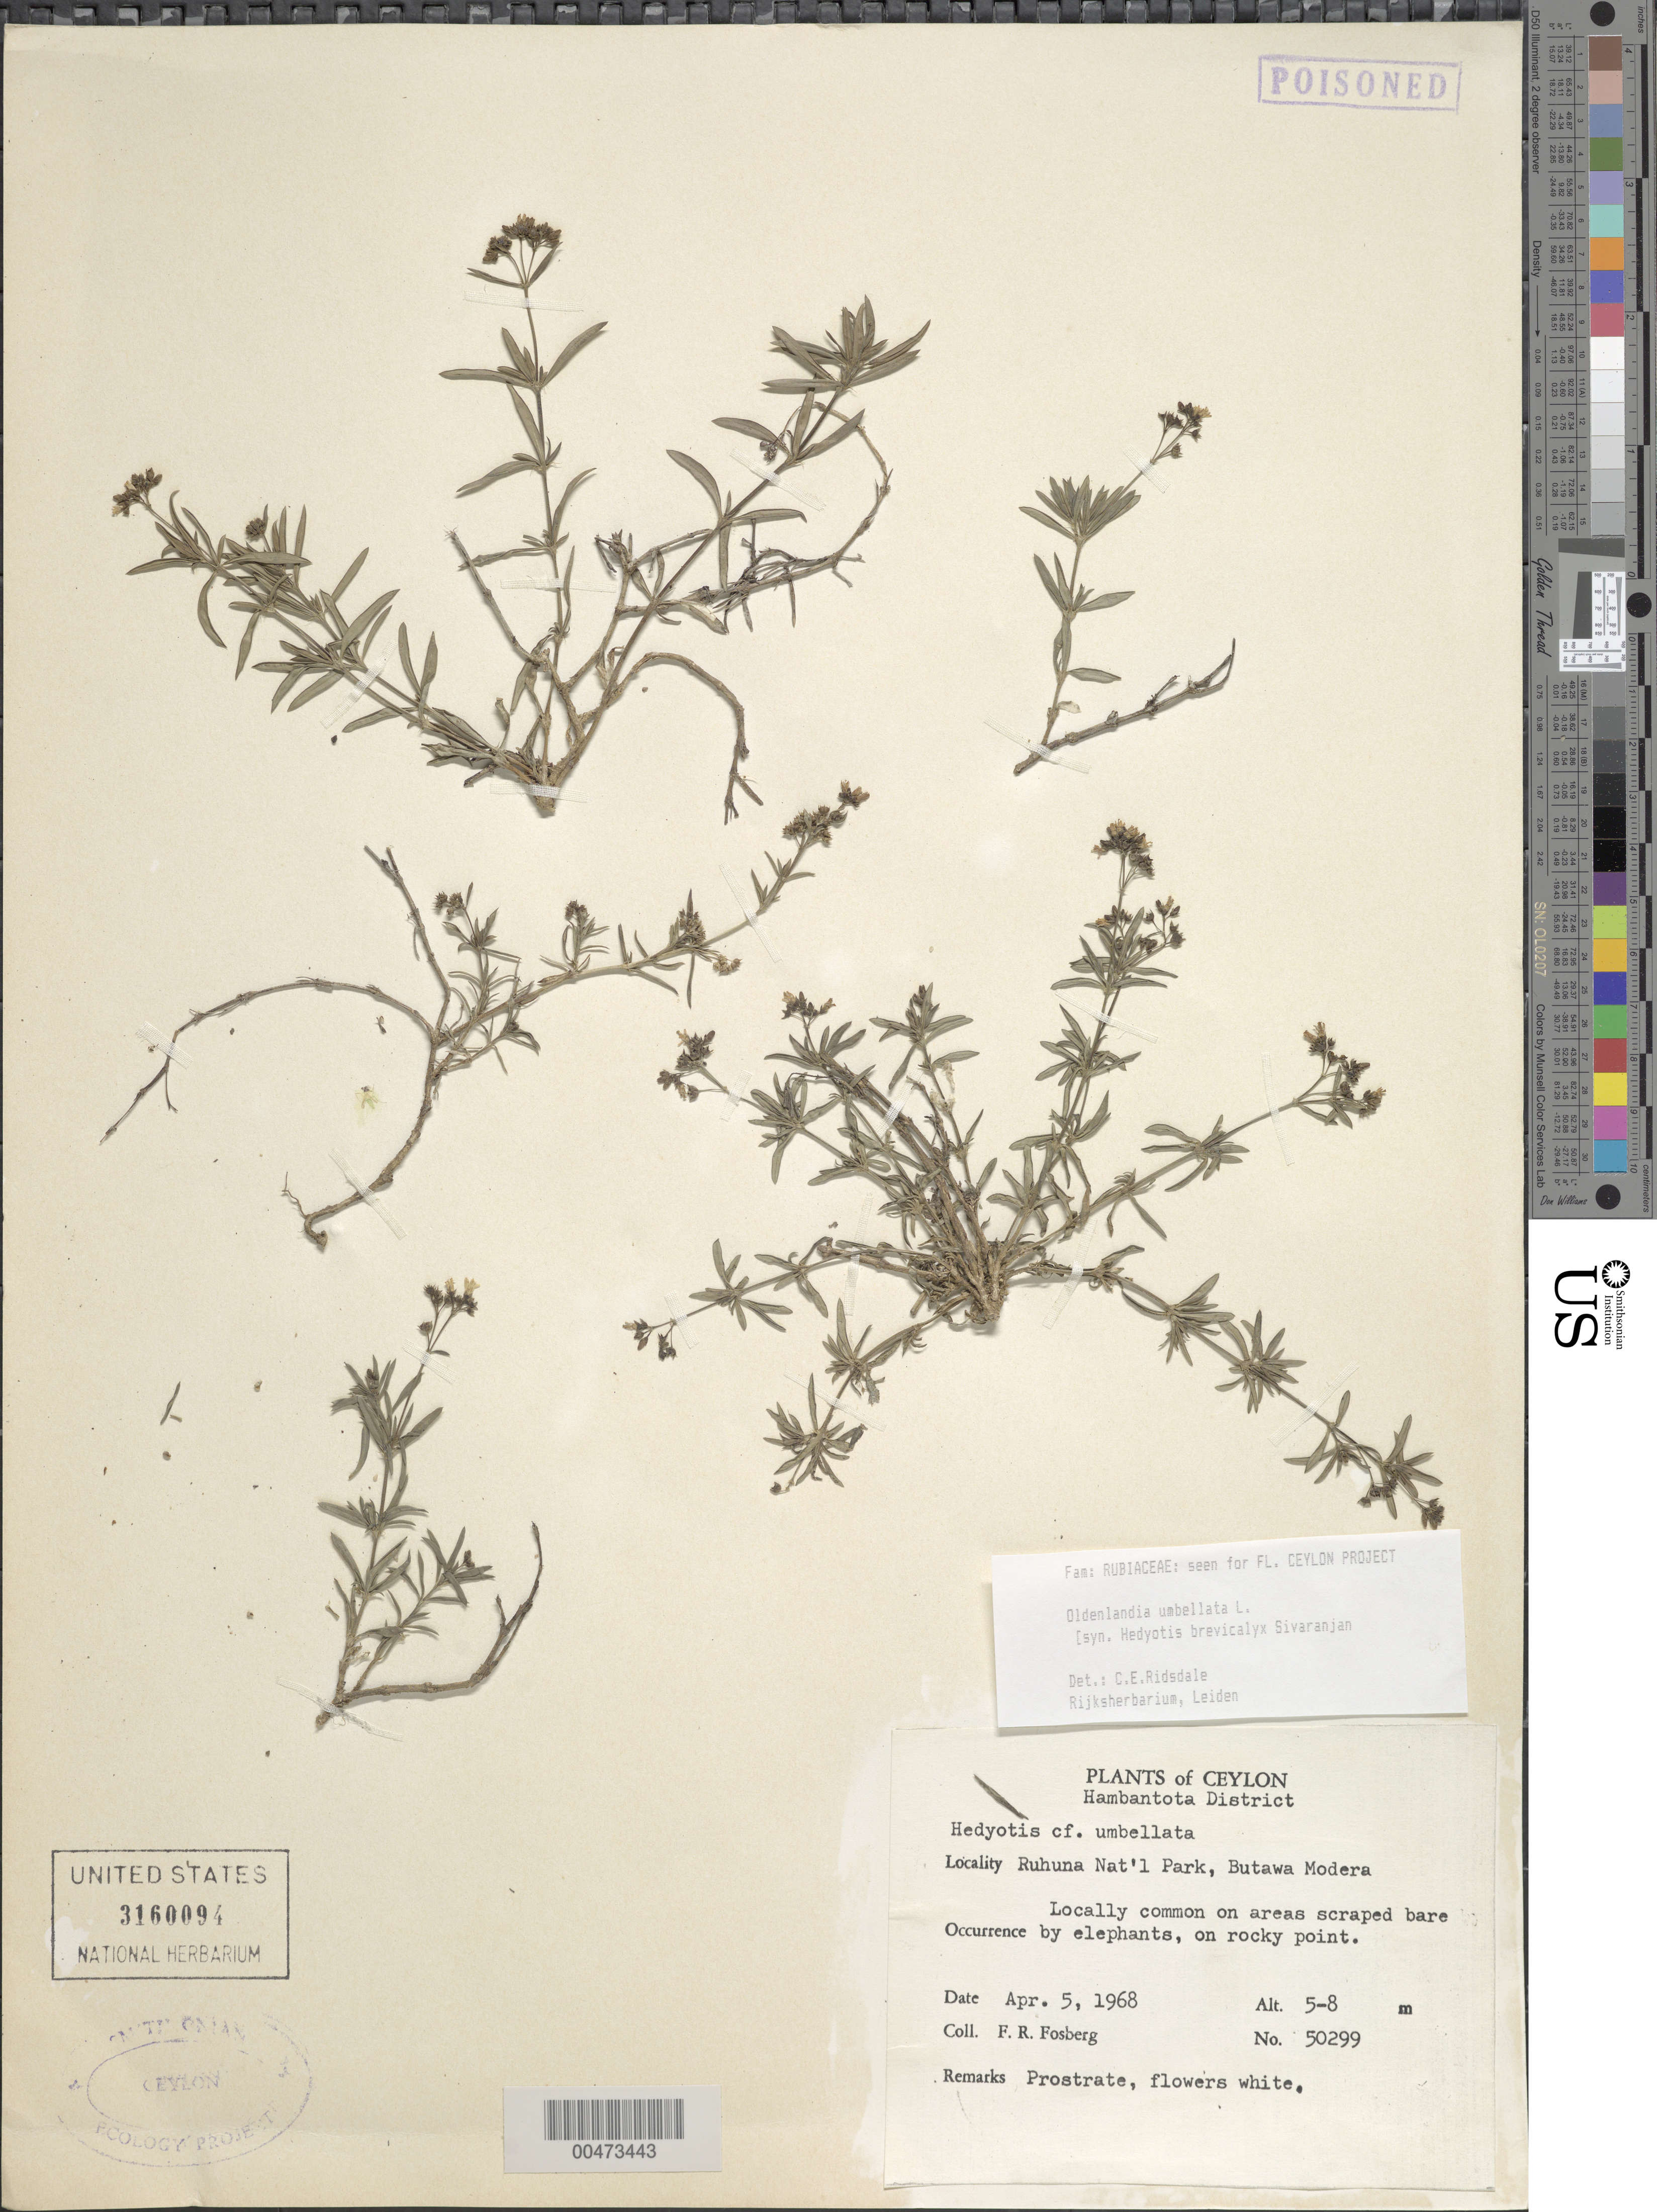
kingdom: Plantae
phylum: Tracheophyta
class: Magnoliopsida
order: Gentianales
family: Rubiaceae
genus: Oldenlandia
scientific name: Oldenlandia umbellata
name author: L.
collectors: F. R. Fosberg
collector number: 50299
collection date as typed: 05 Apr 1968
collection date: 1968-04-05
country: Sri Lanka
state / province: Southern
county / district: Hambantota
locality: Ruhuna Natl. Park, Butawa Modera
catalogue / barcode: US 3160094